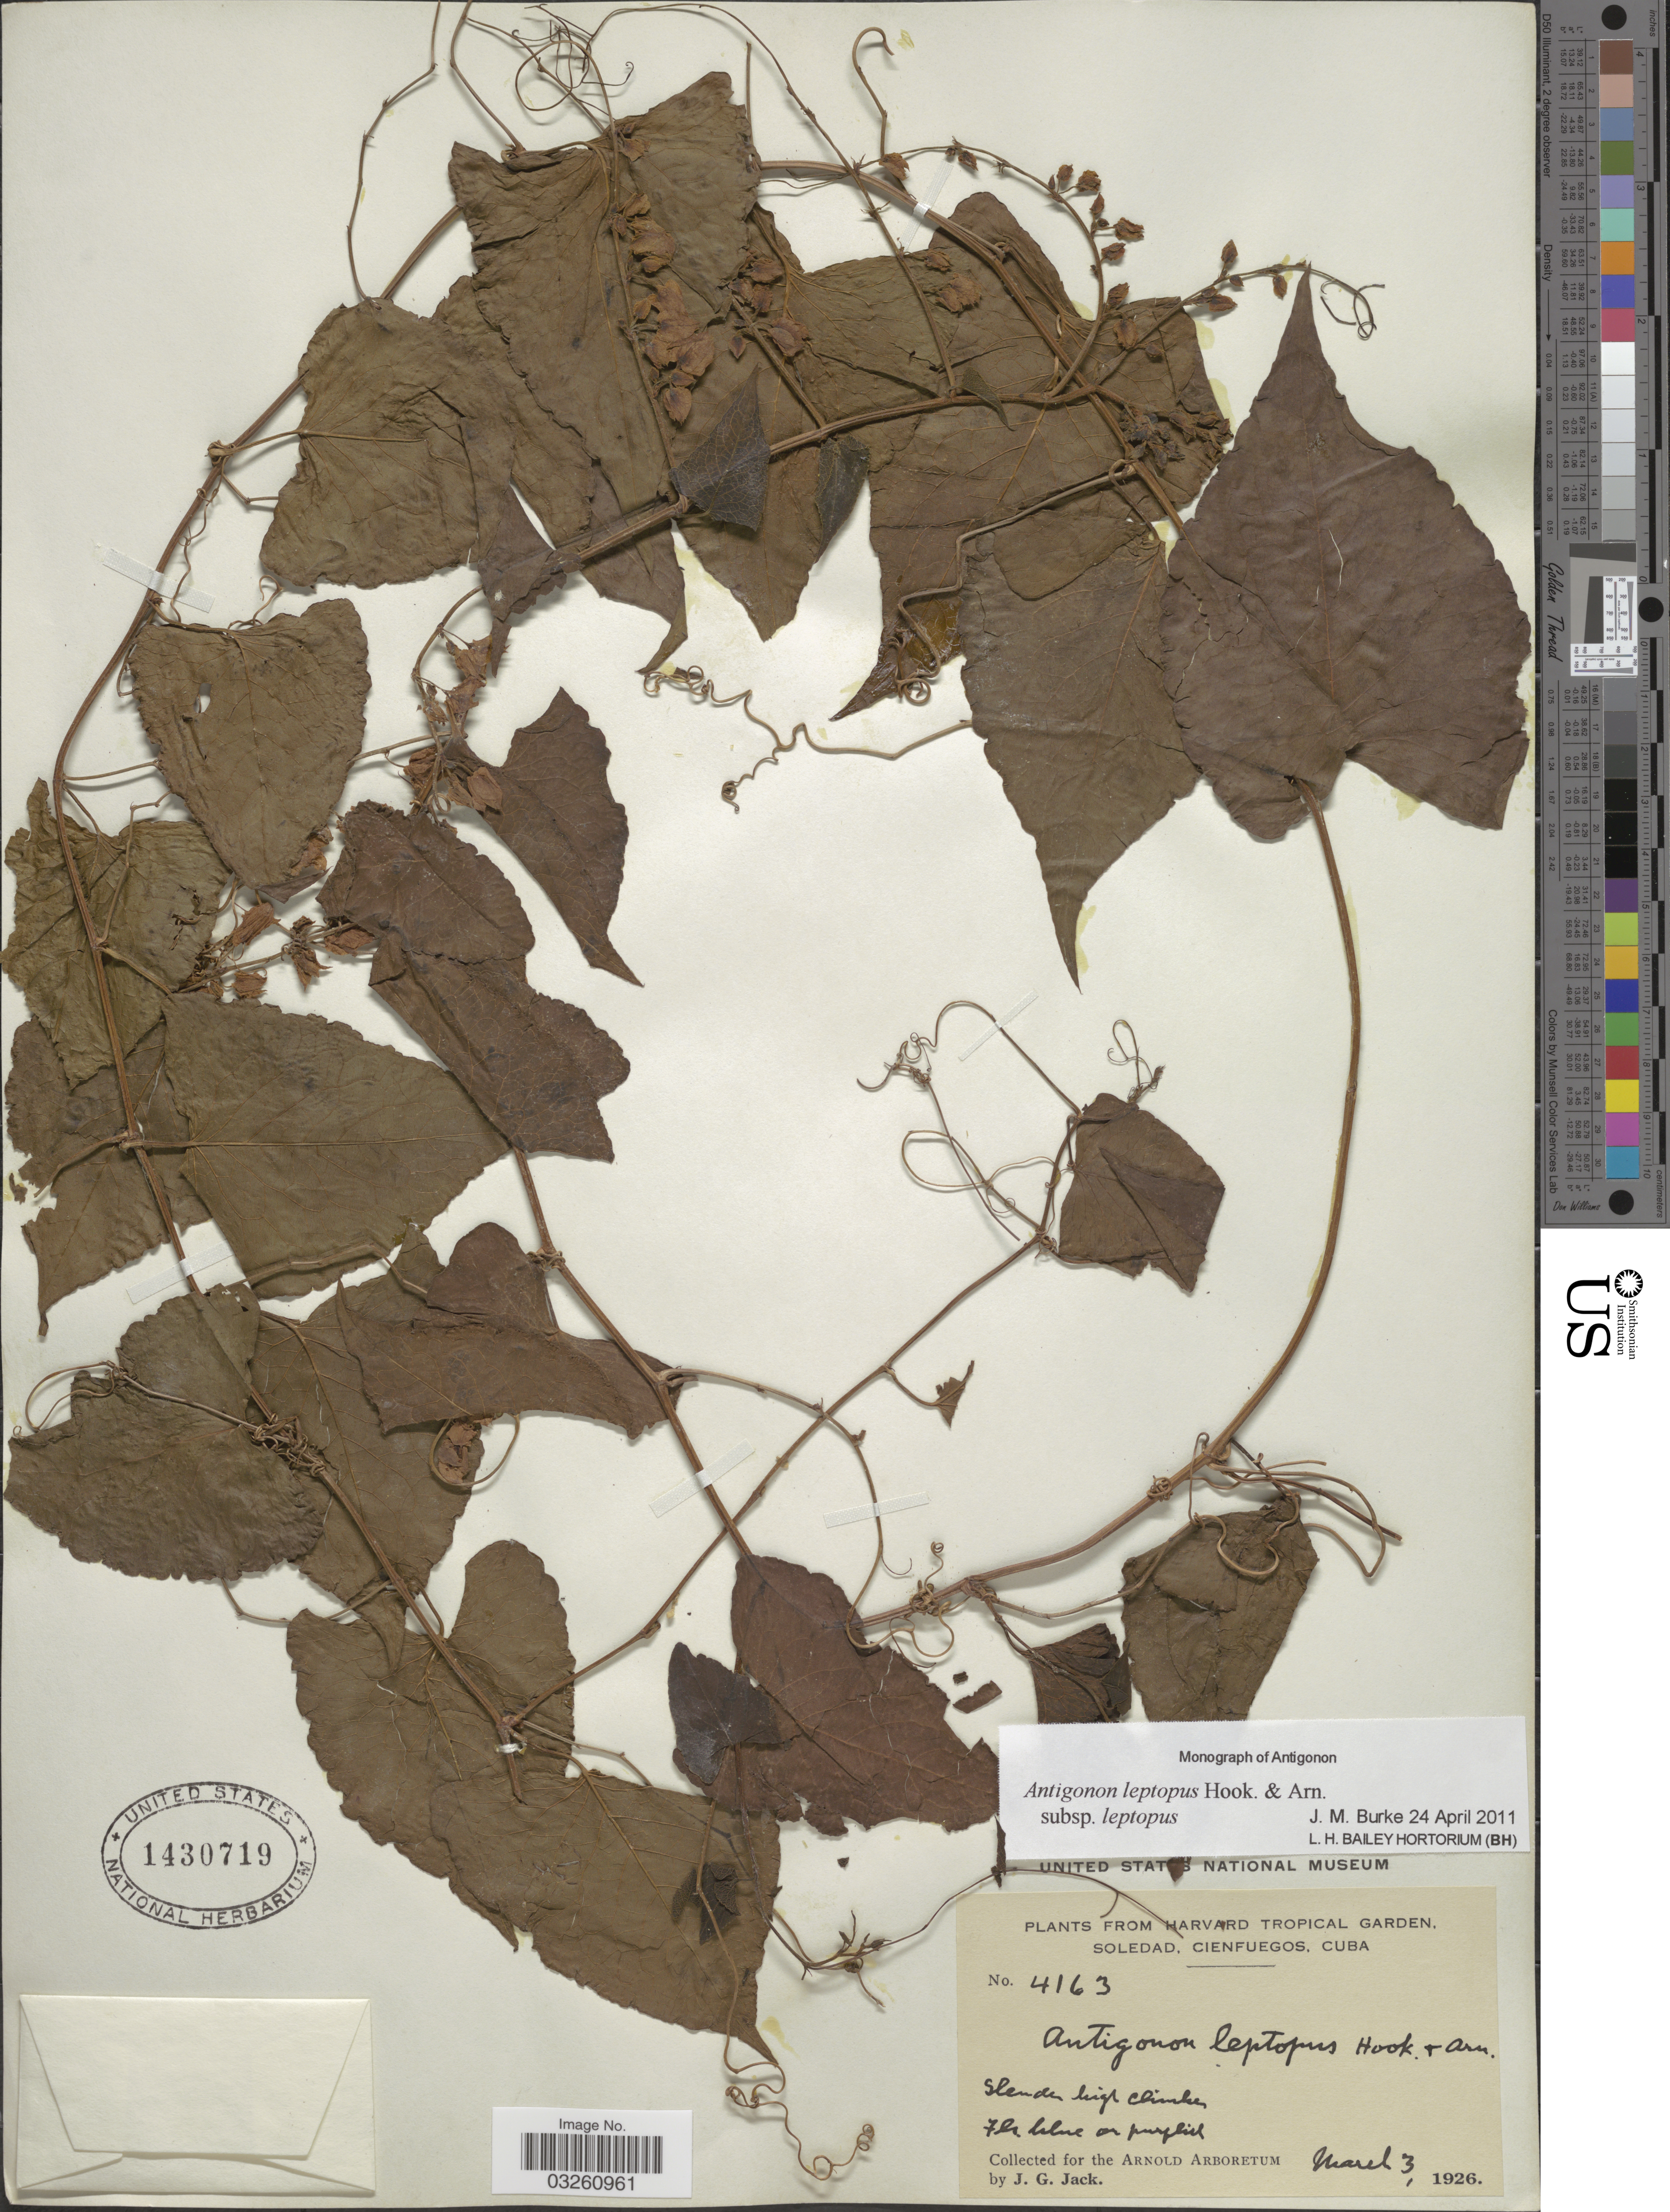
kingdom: Plantae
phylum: Tracheophyta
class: Magnoliopsida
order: Caryophyllales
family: Polygonaceae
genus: Antigonon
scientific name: Antigonon leptopus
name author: Hook. & Arn.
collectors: J. G. Jack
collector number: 4163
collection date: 1926-03-03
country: Cuba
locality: Soledad, Cienfuegos.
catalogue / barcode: US 1430719